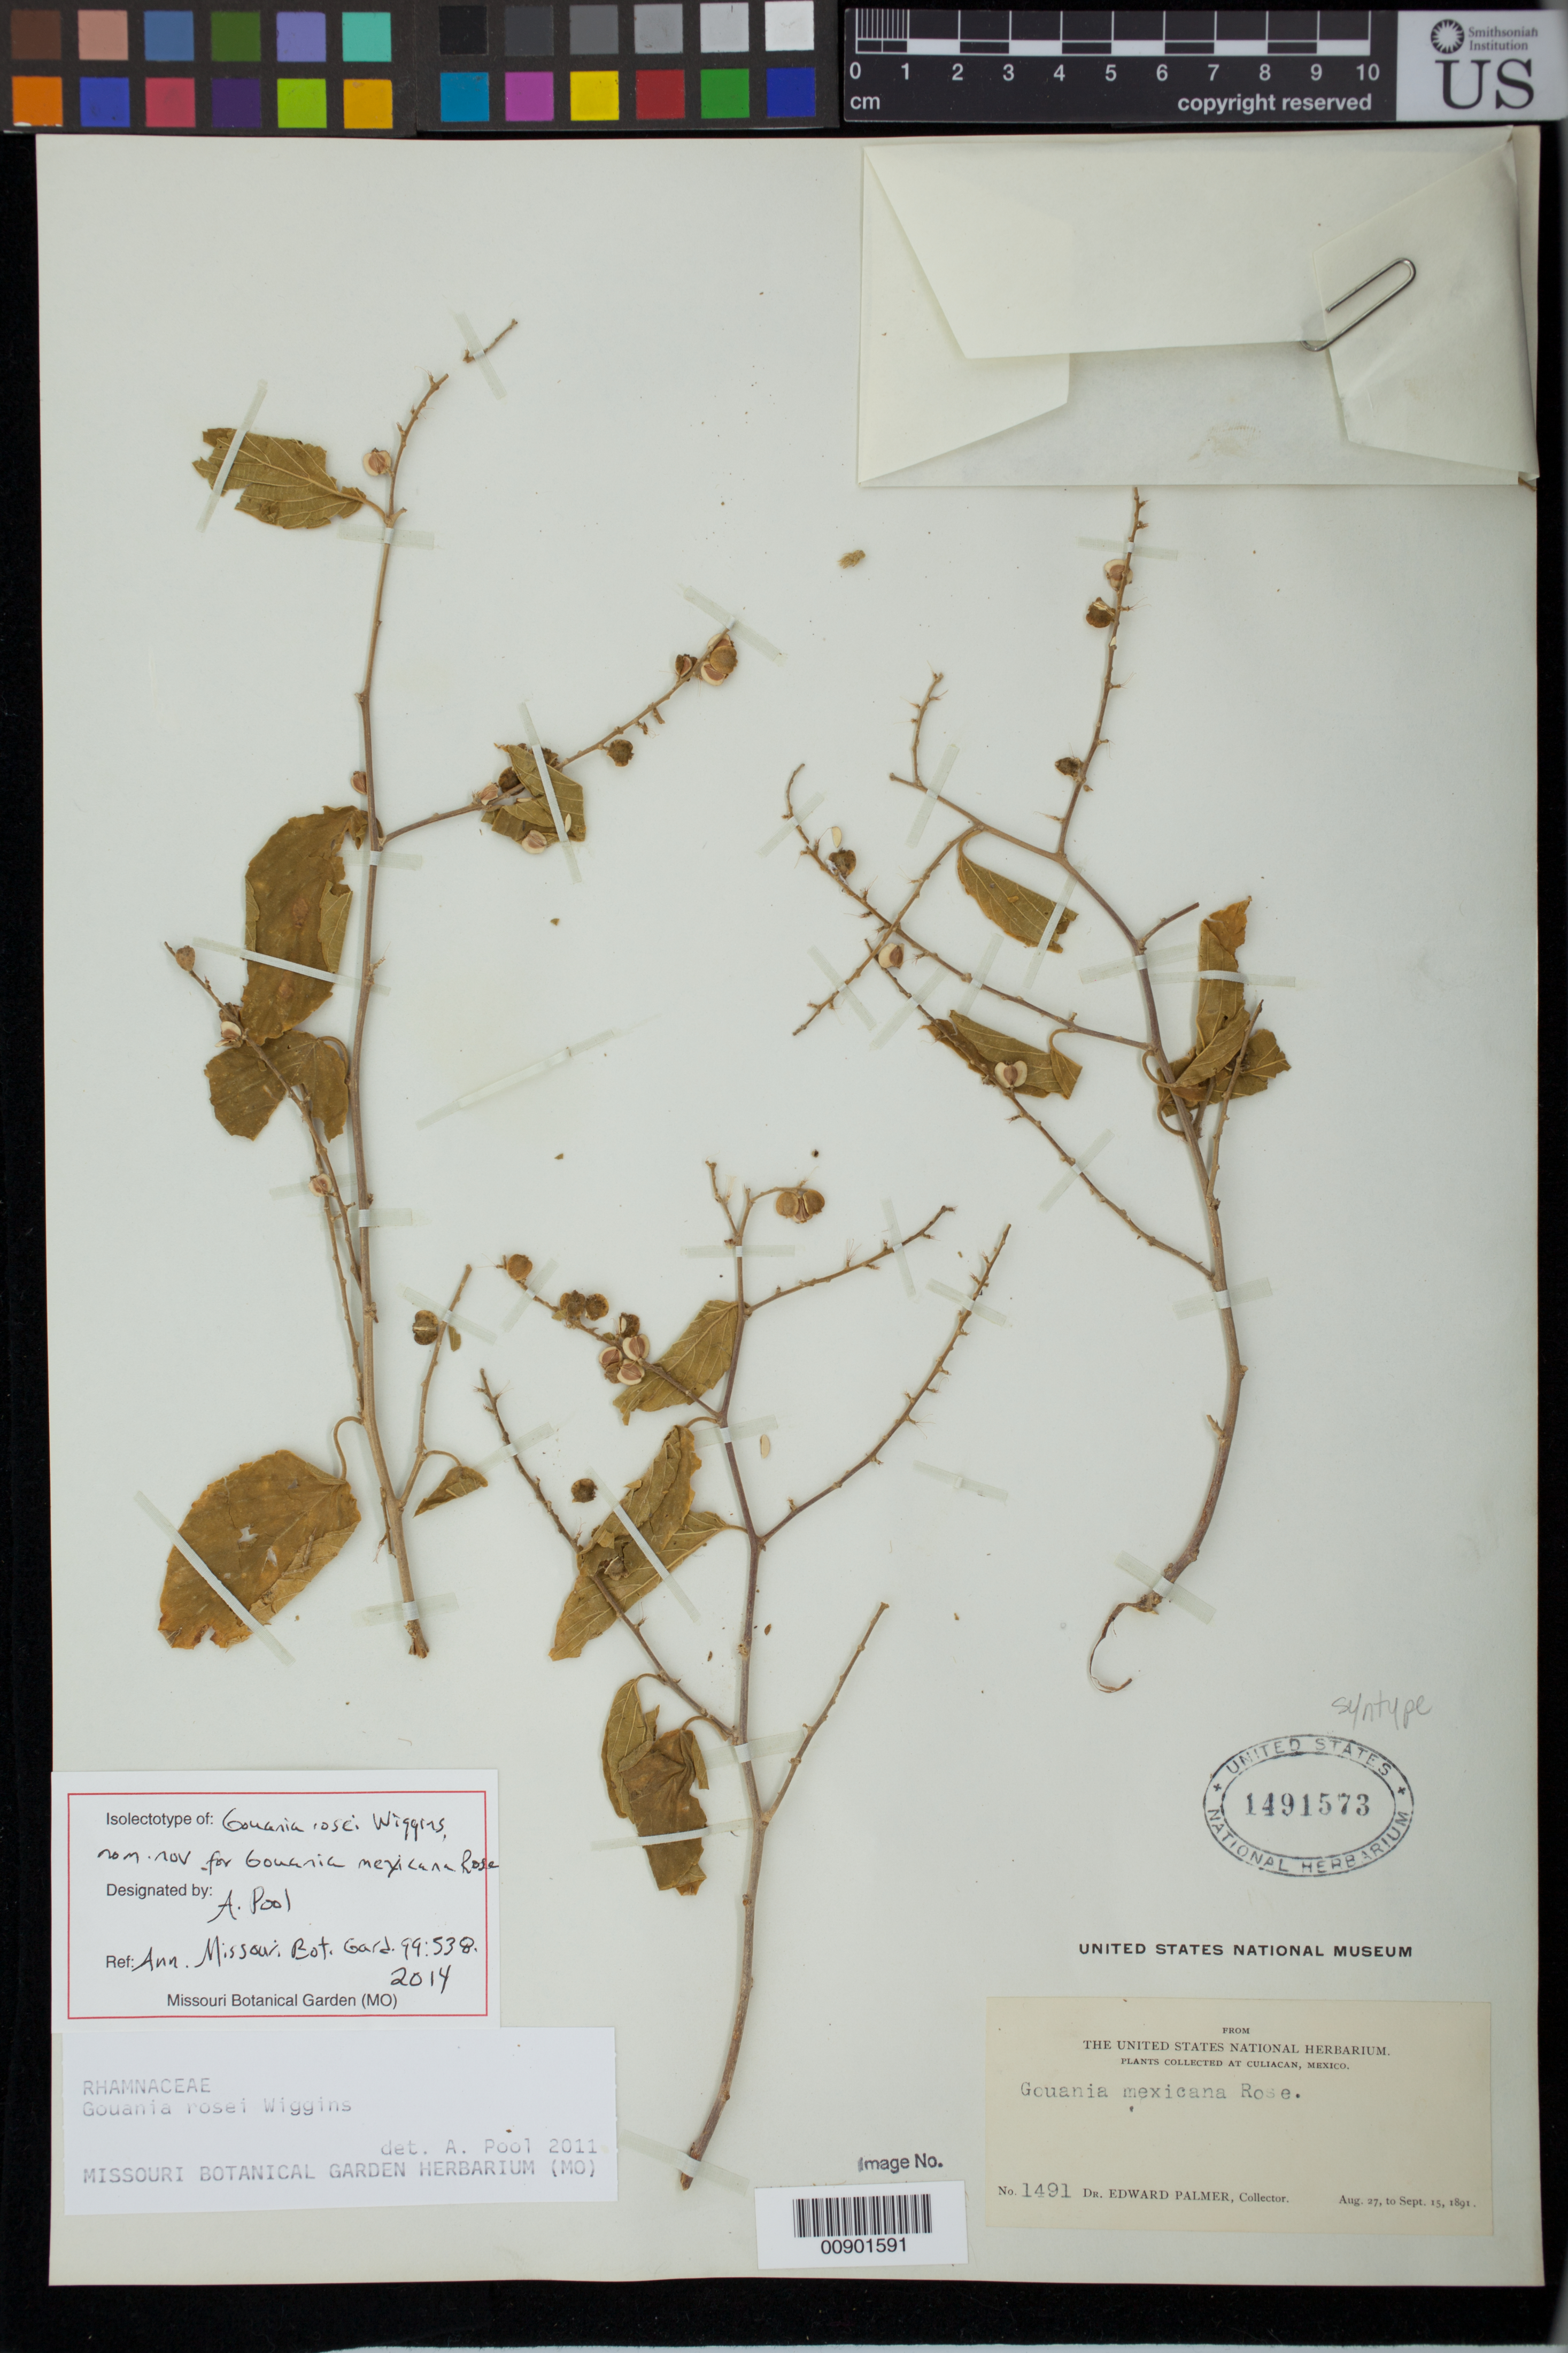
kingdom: Plantae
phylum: Tracheophyta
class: Magnoliopsida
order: Rosales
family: Rhamnaceae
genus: Gouania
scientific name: Gouania mexicana Rose, nom. illeg.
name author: Rose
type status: Isolectotype; Syntype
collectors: E. Palmer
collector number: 1491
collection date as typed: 27 Aug 1891 to 15 Sep 1891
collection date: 1891-08-27/1891-09-15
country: Mexico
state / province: Sinaloa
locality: Culiacán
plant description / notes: Nom. Illeg., non Gouania mexicana Sessé & Moc. 1894.; Also a syntype of Gouania rosei Wiggins, nom. nov.; Nom. nov. for Gouania mexicana Rose 1985, non Gouania mexicana Sessé & Moc. 1894.; Also a syntype of Gouania mexicana Rose, nom. illeg.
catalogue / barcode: US 1491573